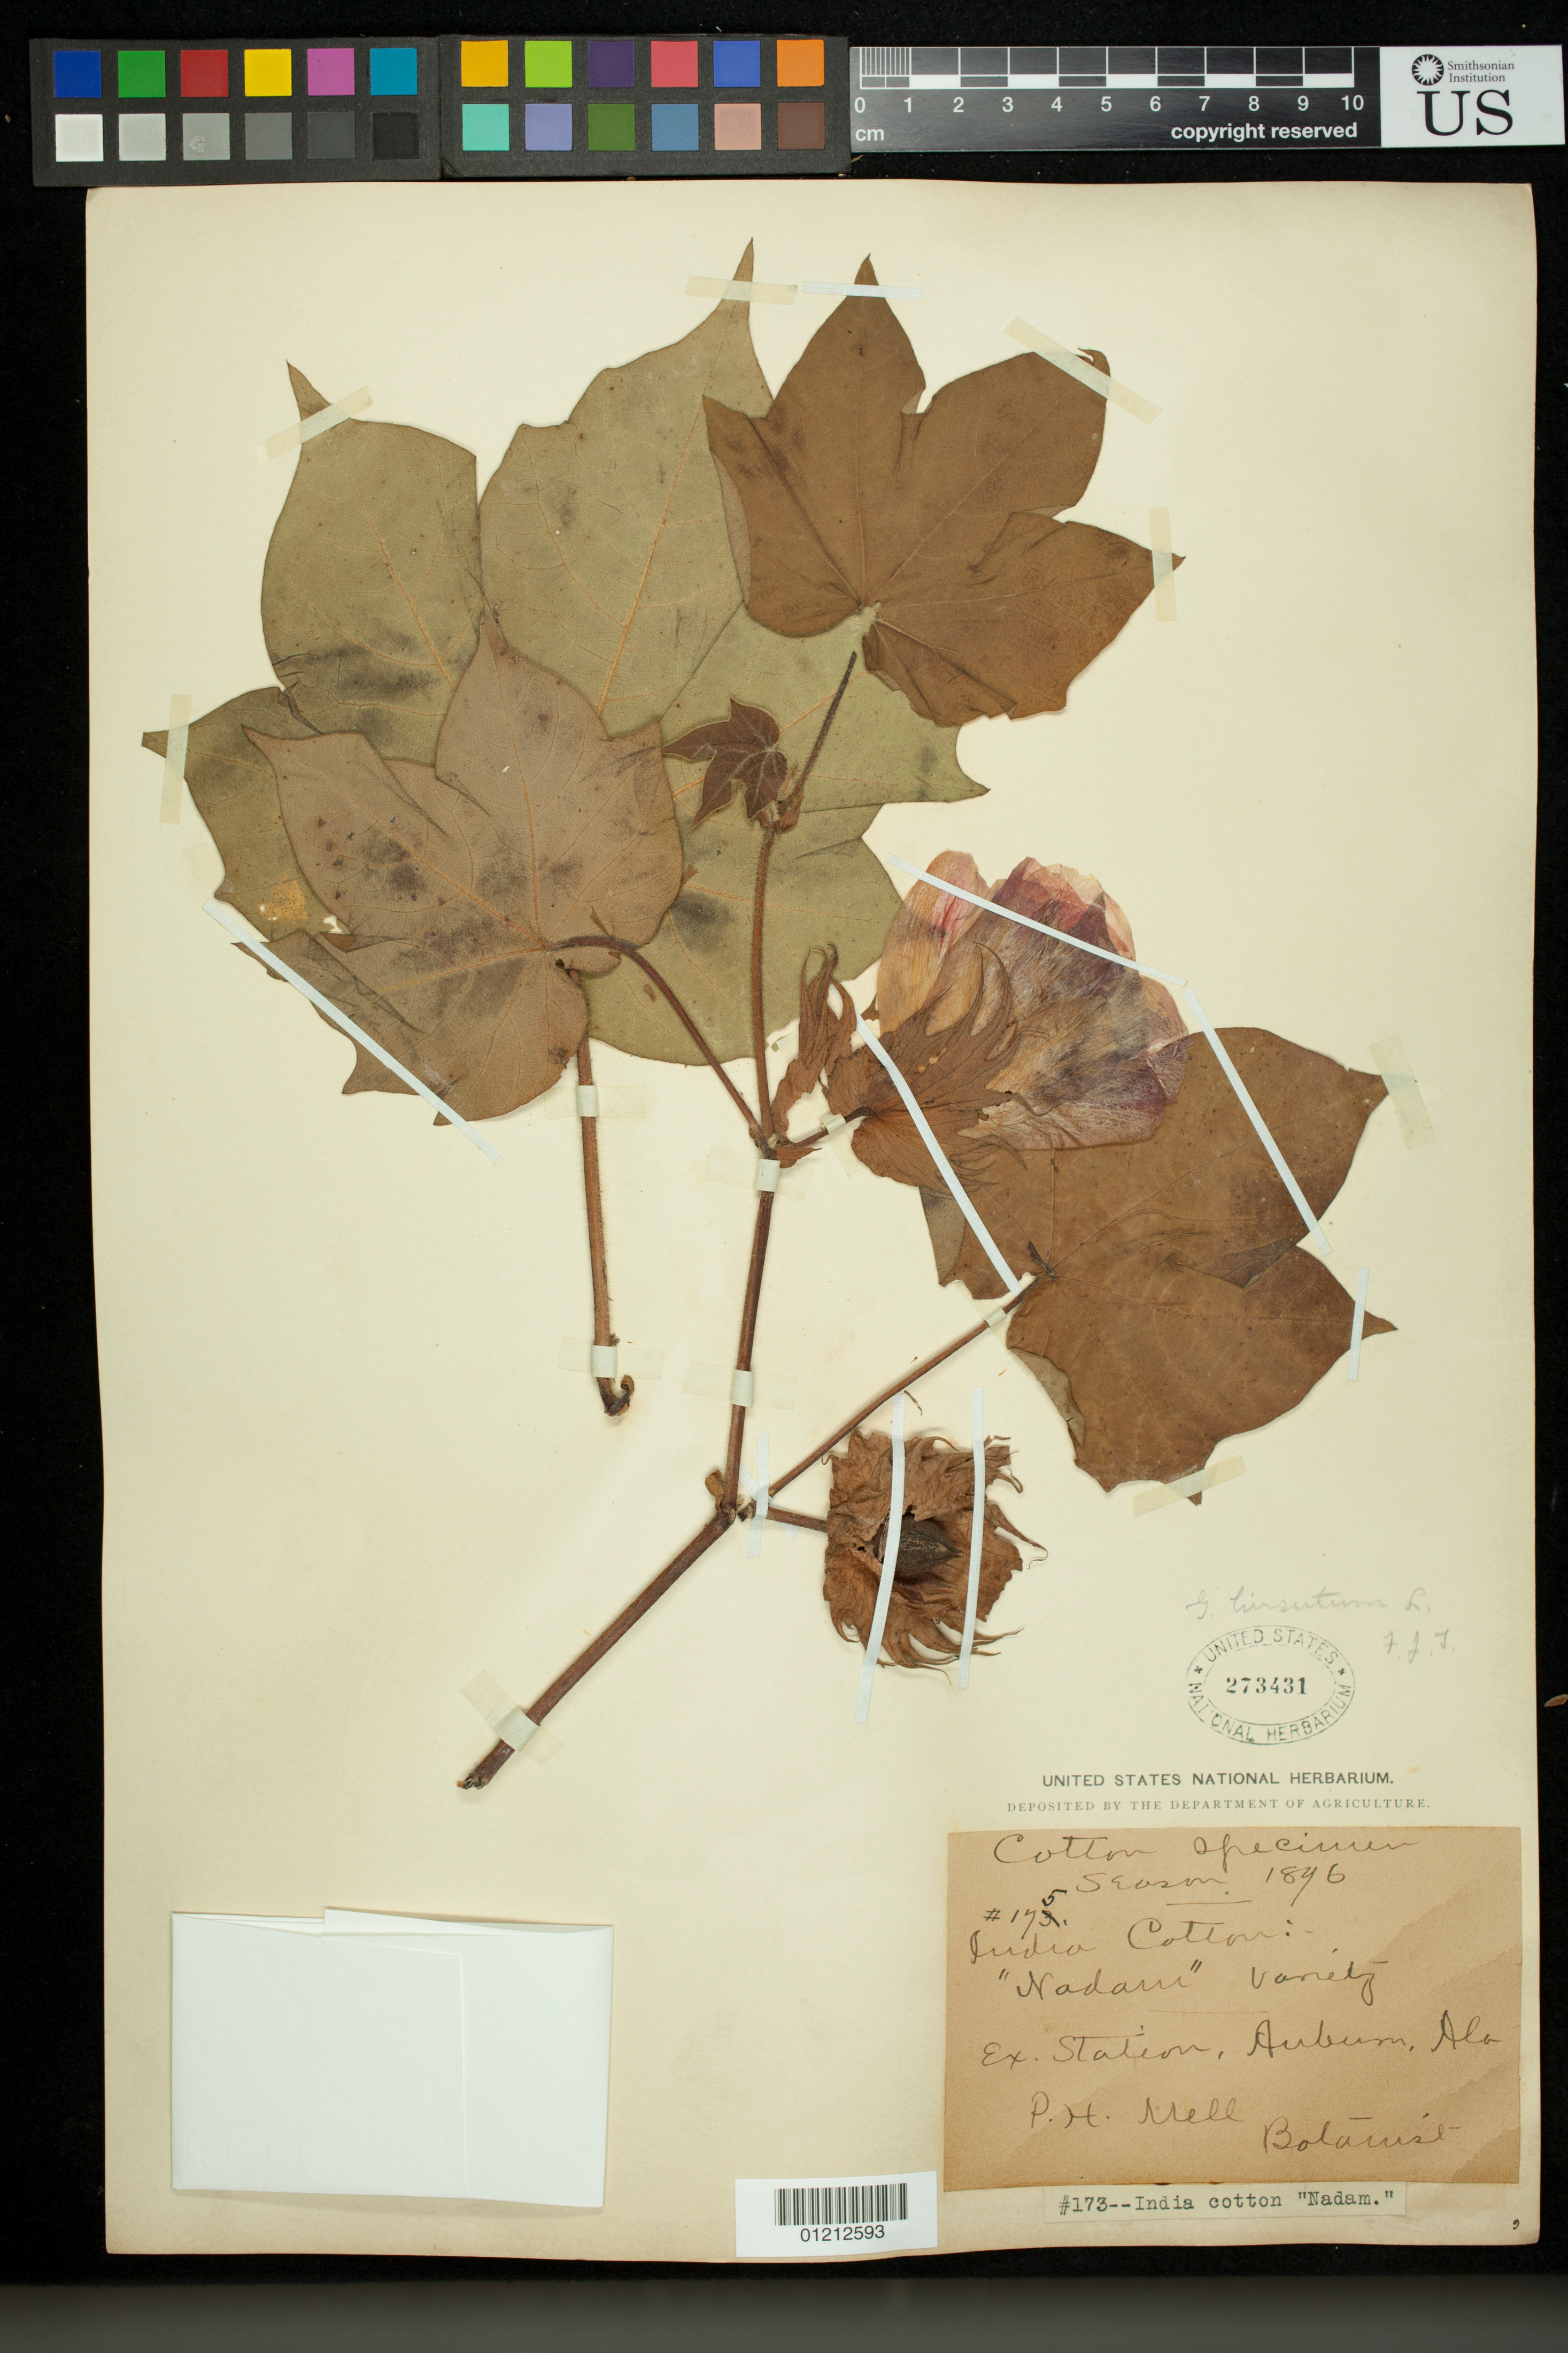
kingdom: Plantae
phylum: Tracheophyta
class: Magnoliopsida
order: Malvales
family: Malvaceae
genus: Gossypium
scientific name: Gossypium hirsutum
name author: L.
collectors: P. H. Mell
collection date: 1846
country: United States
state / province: Alabama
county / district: Lee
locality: Experimental Station, Auburn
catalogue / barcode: US 273431